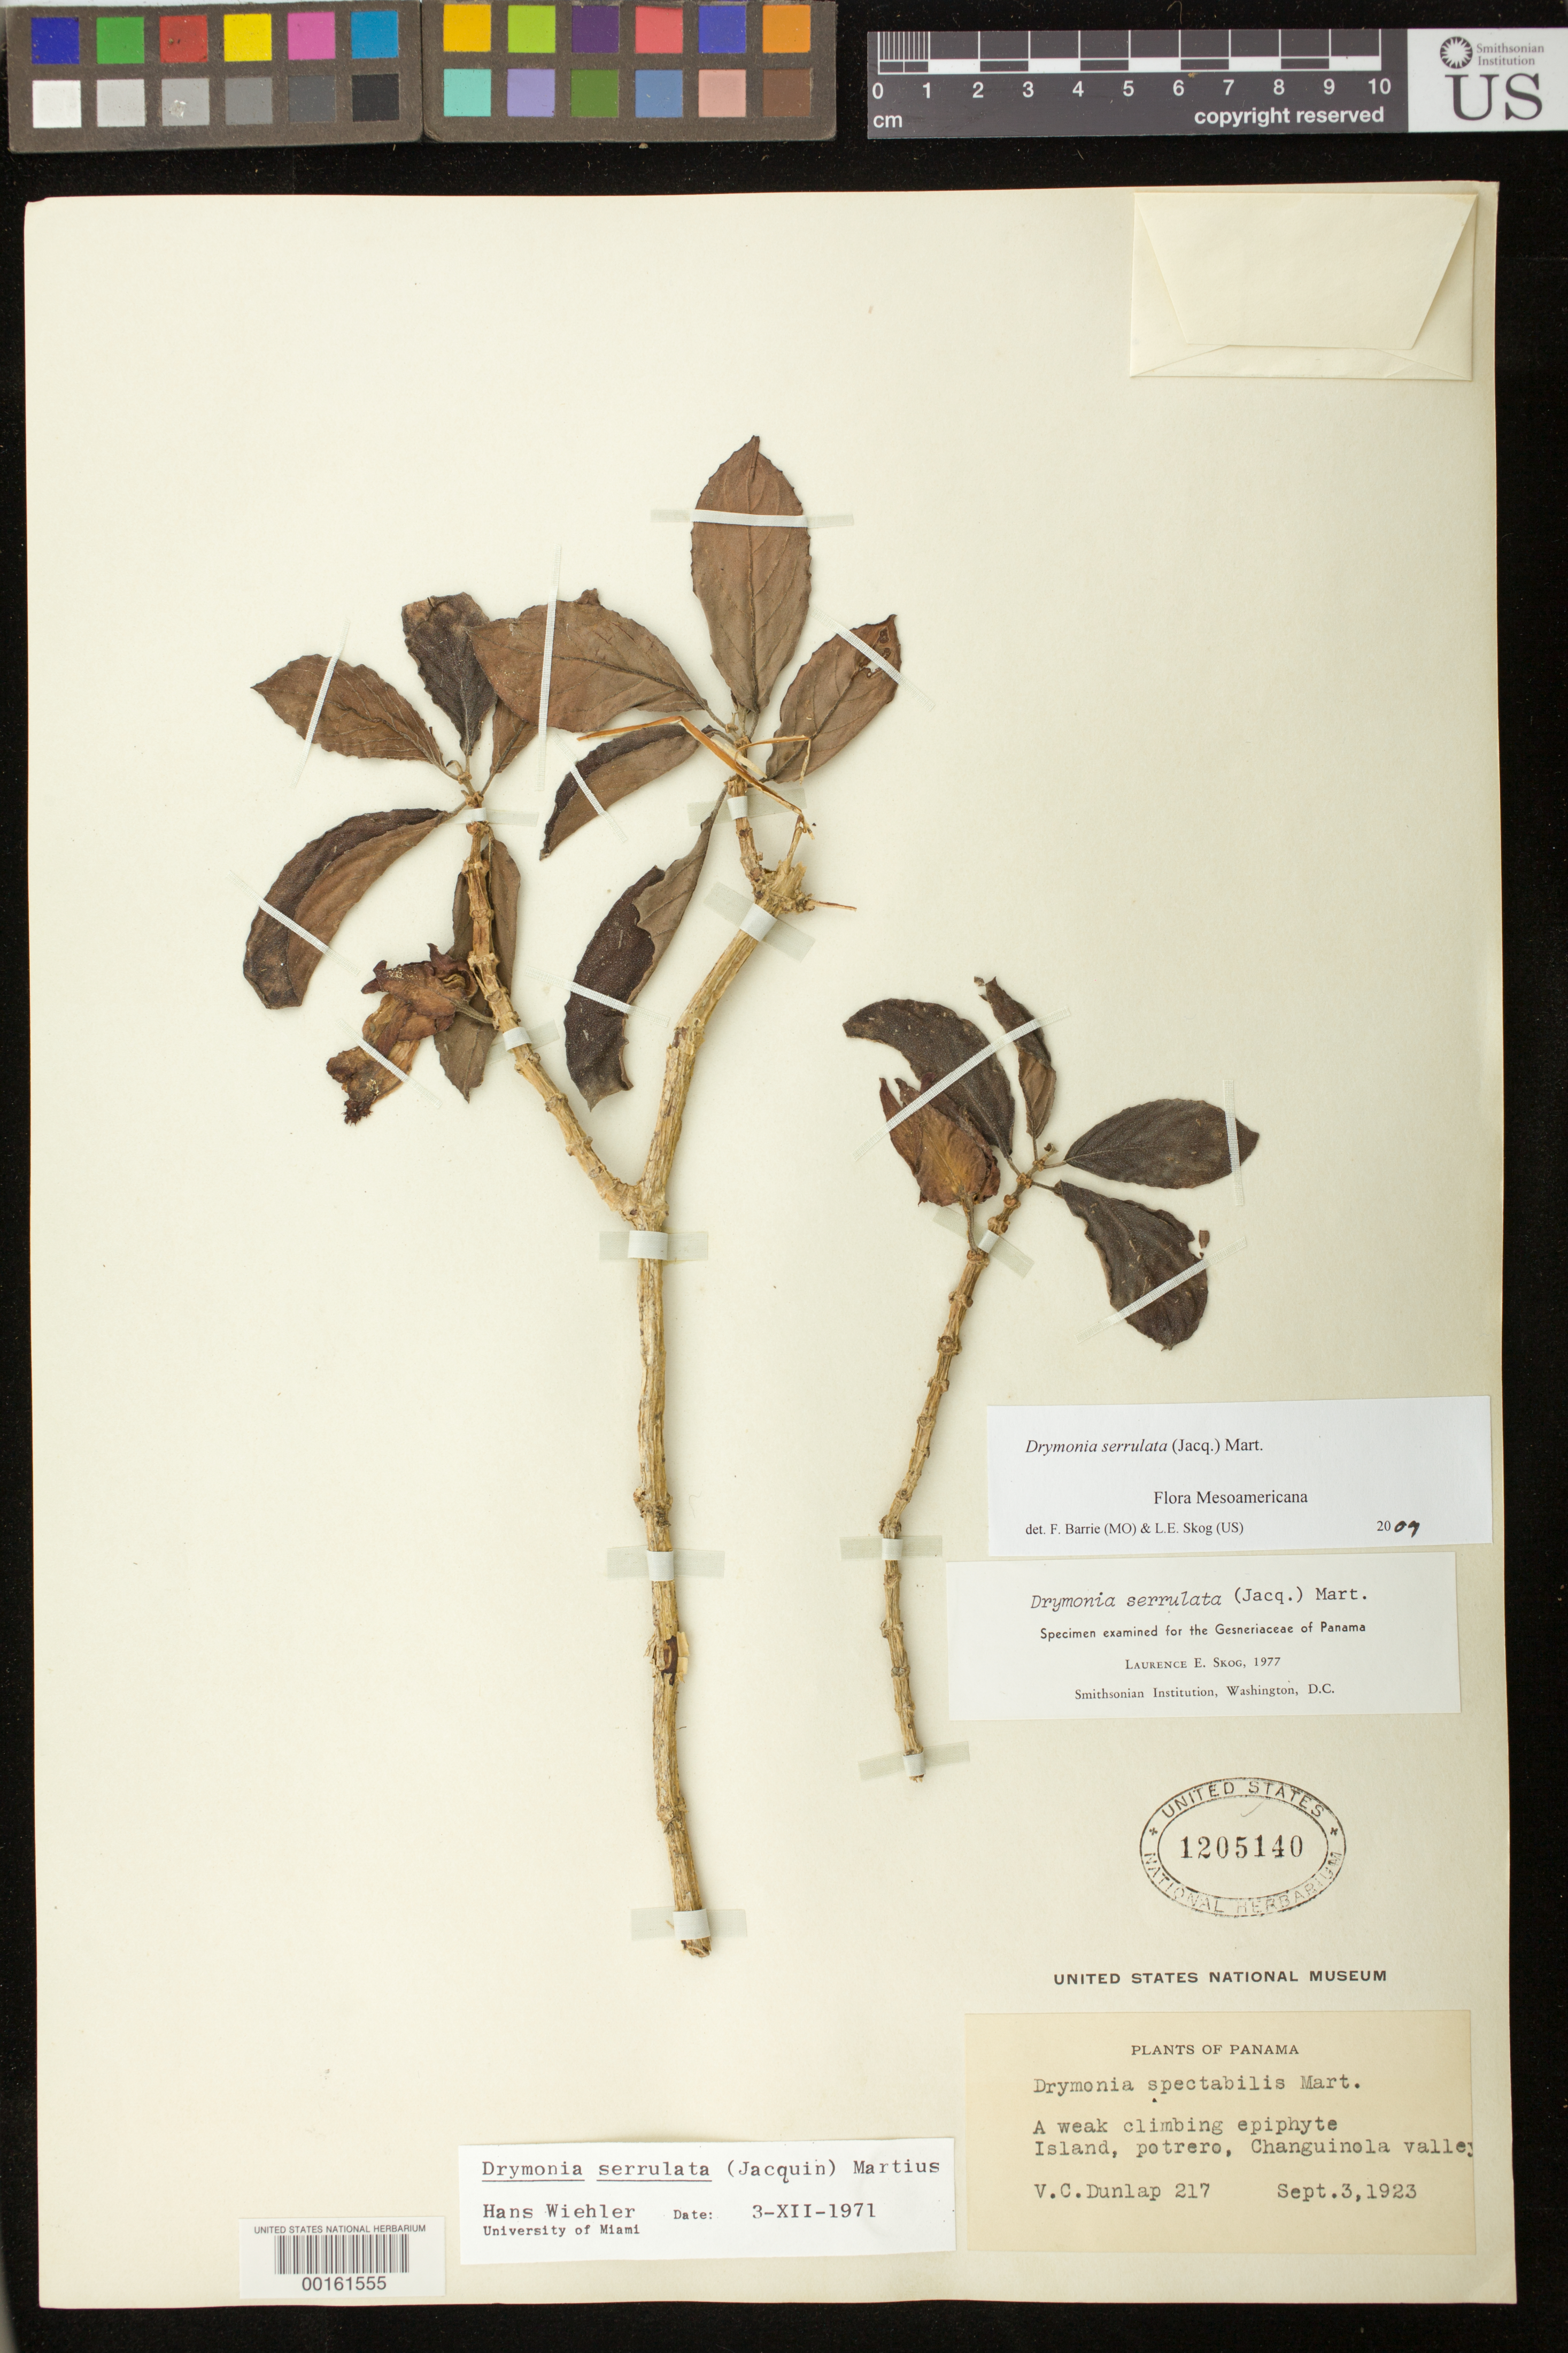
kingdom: Plantae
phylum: Tracheophyta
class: Magnoliopsida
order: Lamiales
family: Gesneriaceae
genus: Drymonia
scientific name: Drymonia serrulata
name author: (Jacq.) Mart.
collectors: V. C. Dunlap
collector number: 217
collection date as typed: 03 Sep 1923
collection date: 1923-09-03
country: Panama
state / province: Bocas del Toro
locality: Island, Potrero, Changuinola valley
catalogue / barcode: US 1205140